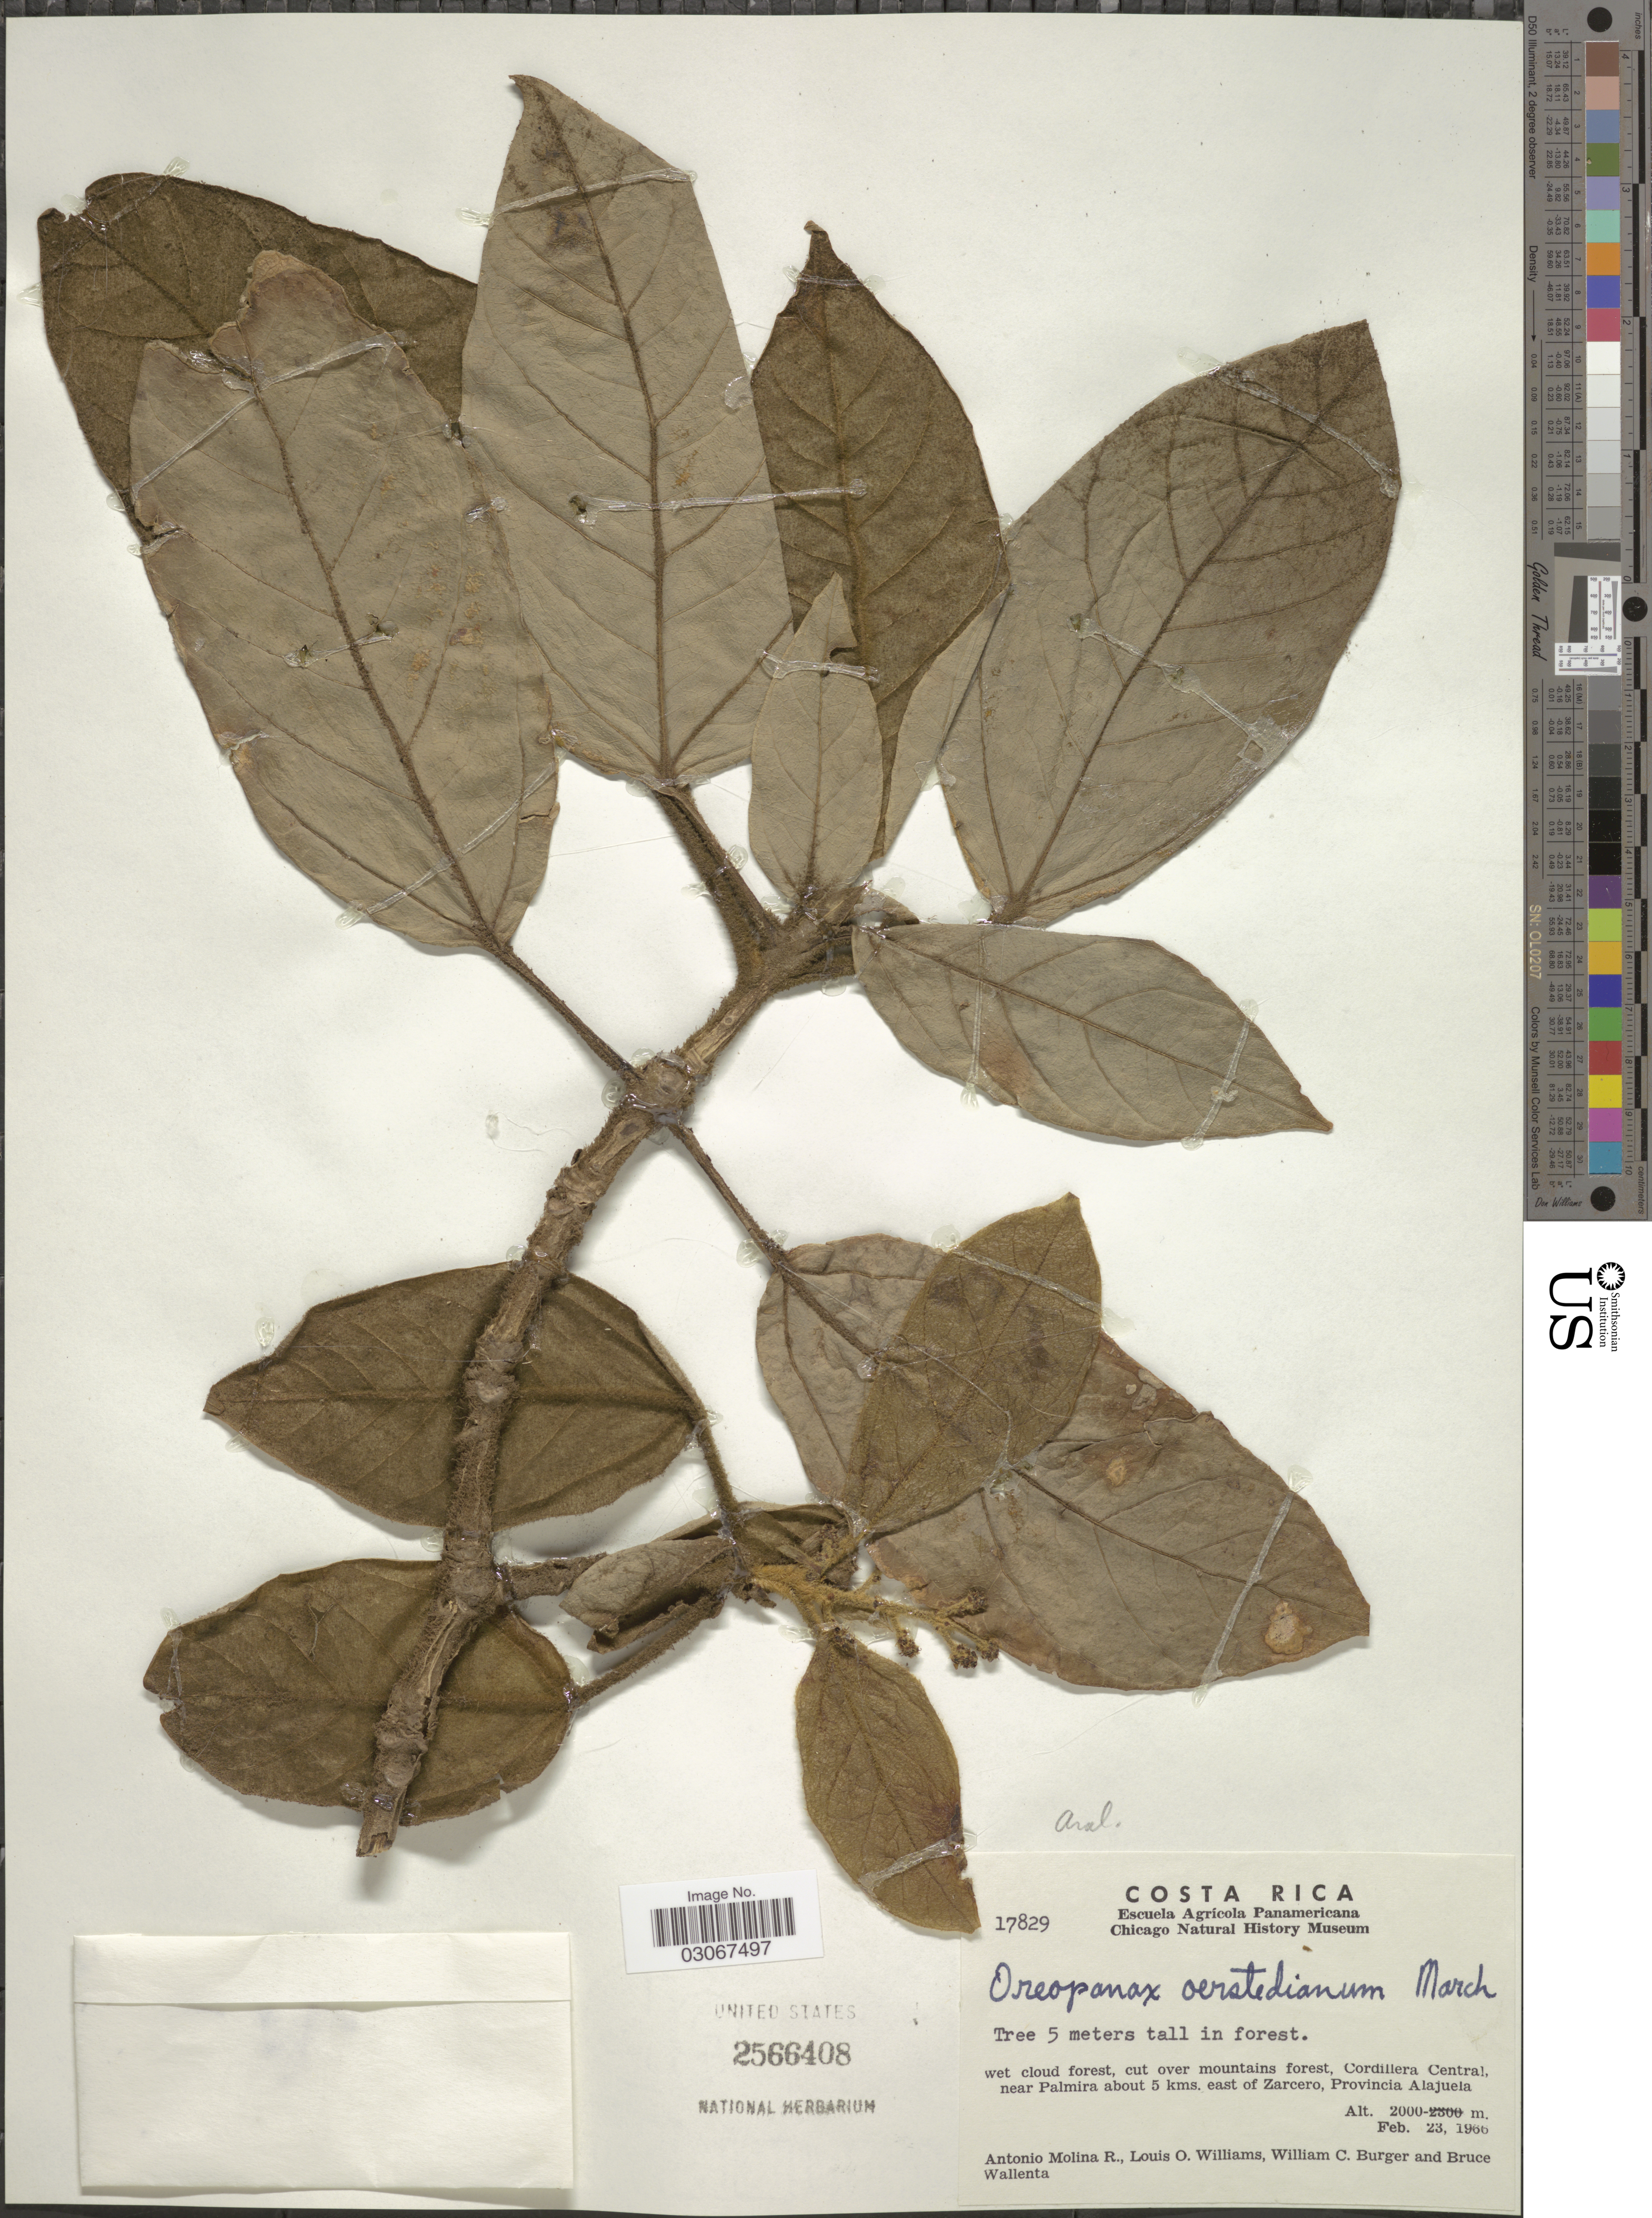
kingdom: Plantae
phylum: Tracheophyta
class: Magnoliopsida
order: Apiales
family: Araliaceae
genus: Oreopanax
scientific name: Oreopanax oerstedianus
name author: Marchal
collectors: A. Molina R., L. O. Williams, W. Burger & B. Wallenta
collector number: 17829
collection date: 1966-02-23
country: Costa Rica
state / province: Alajuela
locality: Wet cloud forest, cut over mountains forest, Cordillera Central, near Palmira about 5 kms. east of Zarcero.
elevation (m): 2000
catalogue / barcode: US 2566408